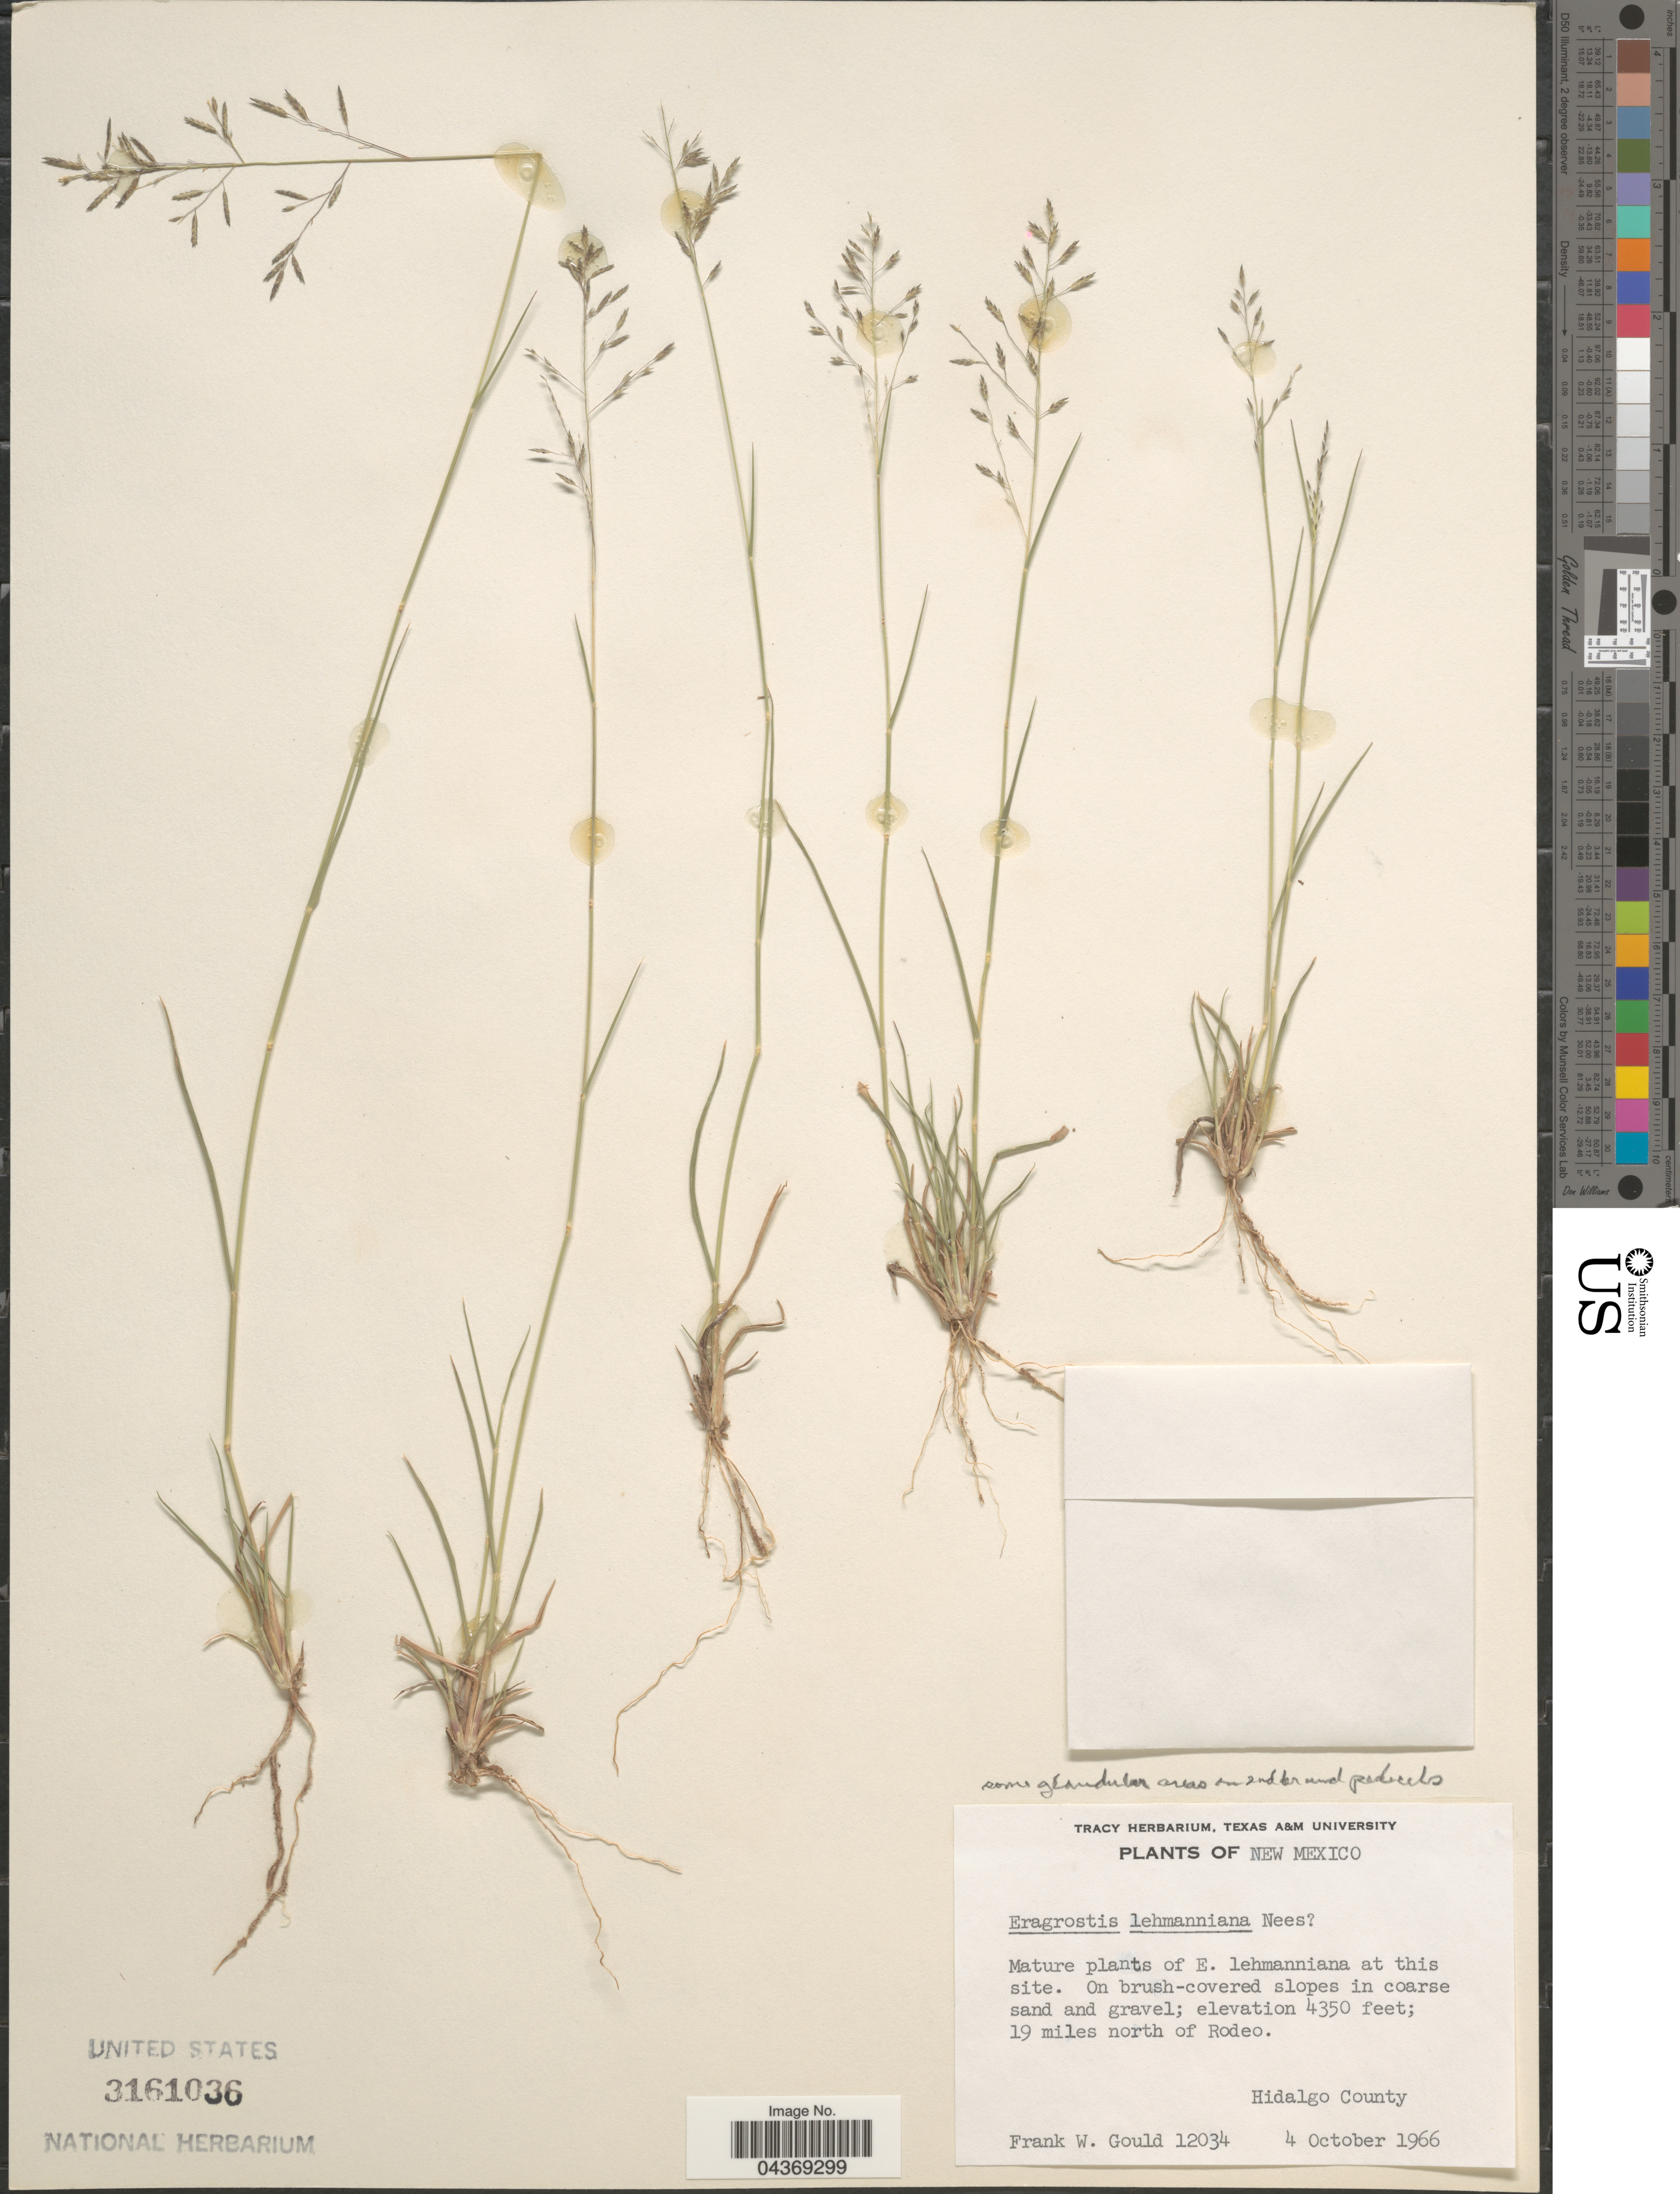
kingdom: Plantae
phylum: Tracheophyta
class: Liliopsida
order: Poales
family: Poaceae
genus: Eragrostis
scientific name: Eragrostis lehmanniana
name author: Nees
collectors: F. W. Gould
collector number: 12034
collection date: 1966-10-04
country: United States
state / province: New Mexico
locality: Mature plants of E. lehmanniana at this site. 19 miles north of Rodeo. Hidalgo County.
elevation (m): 1326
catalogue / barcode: US 3161036